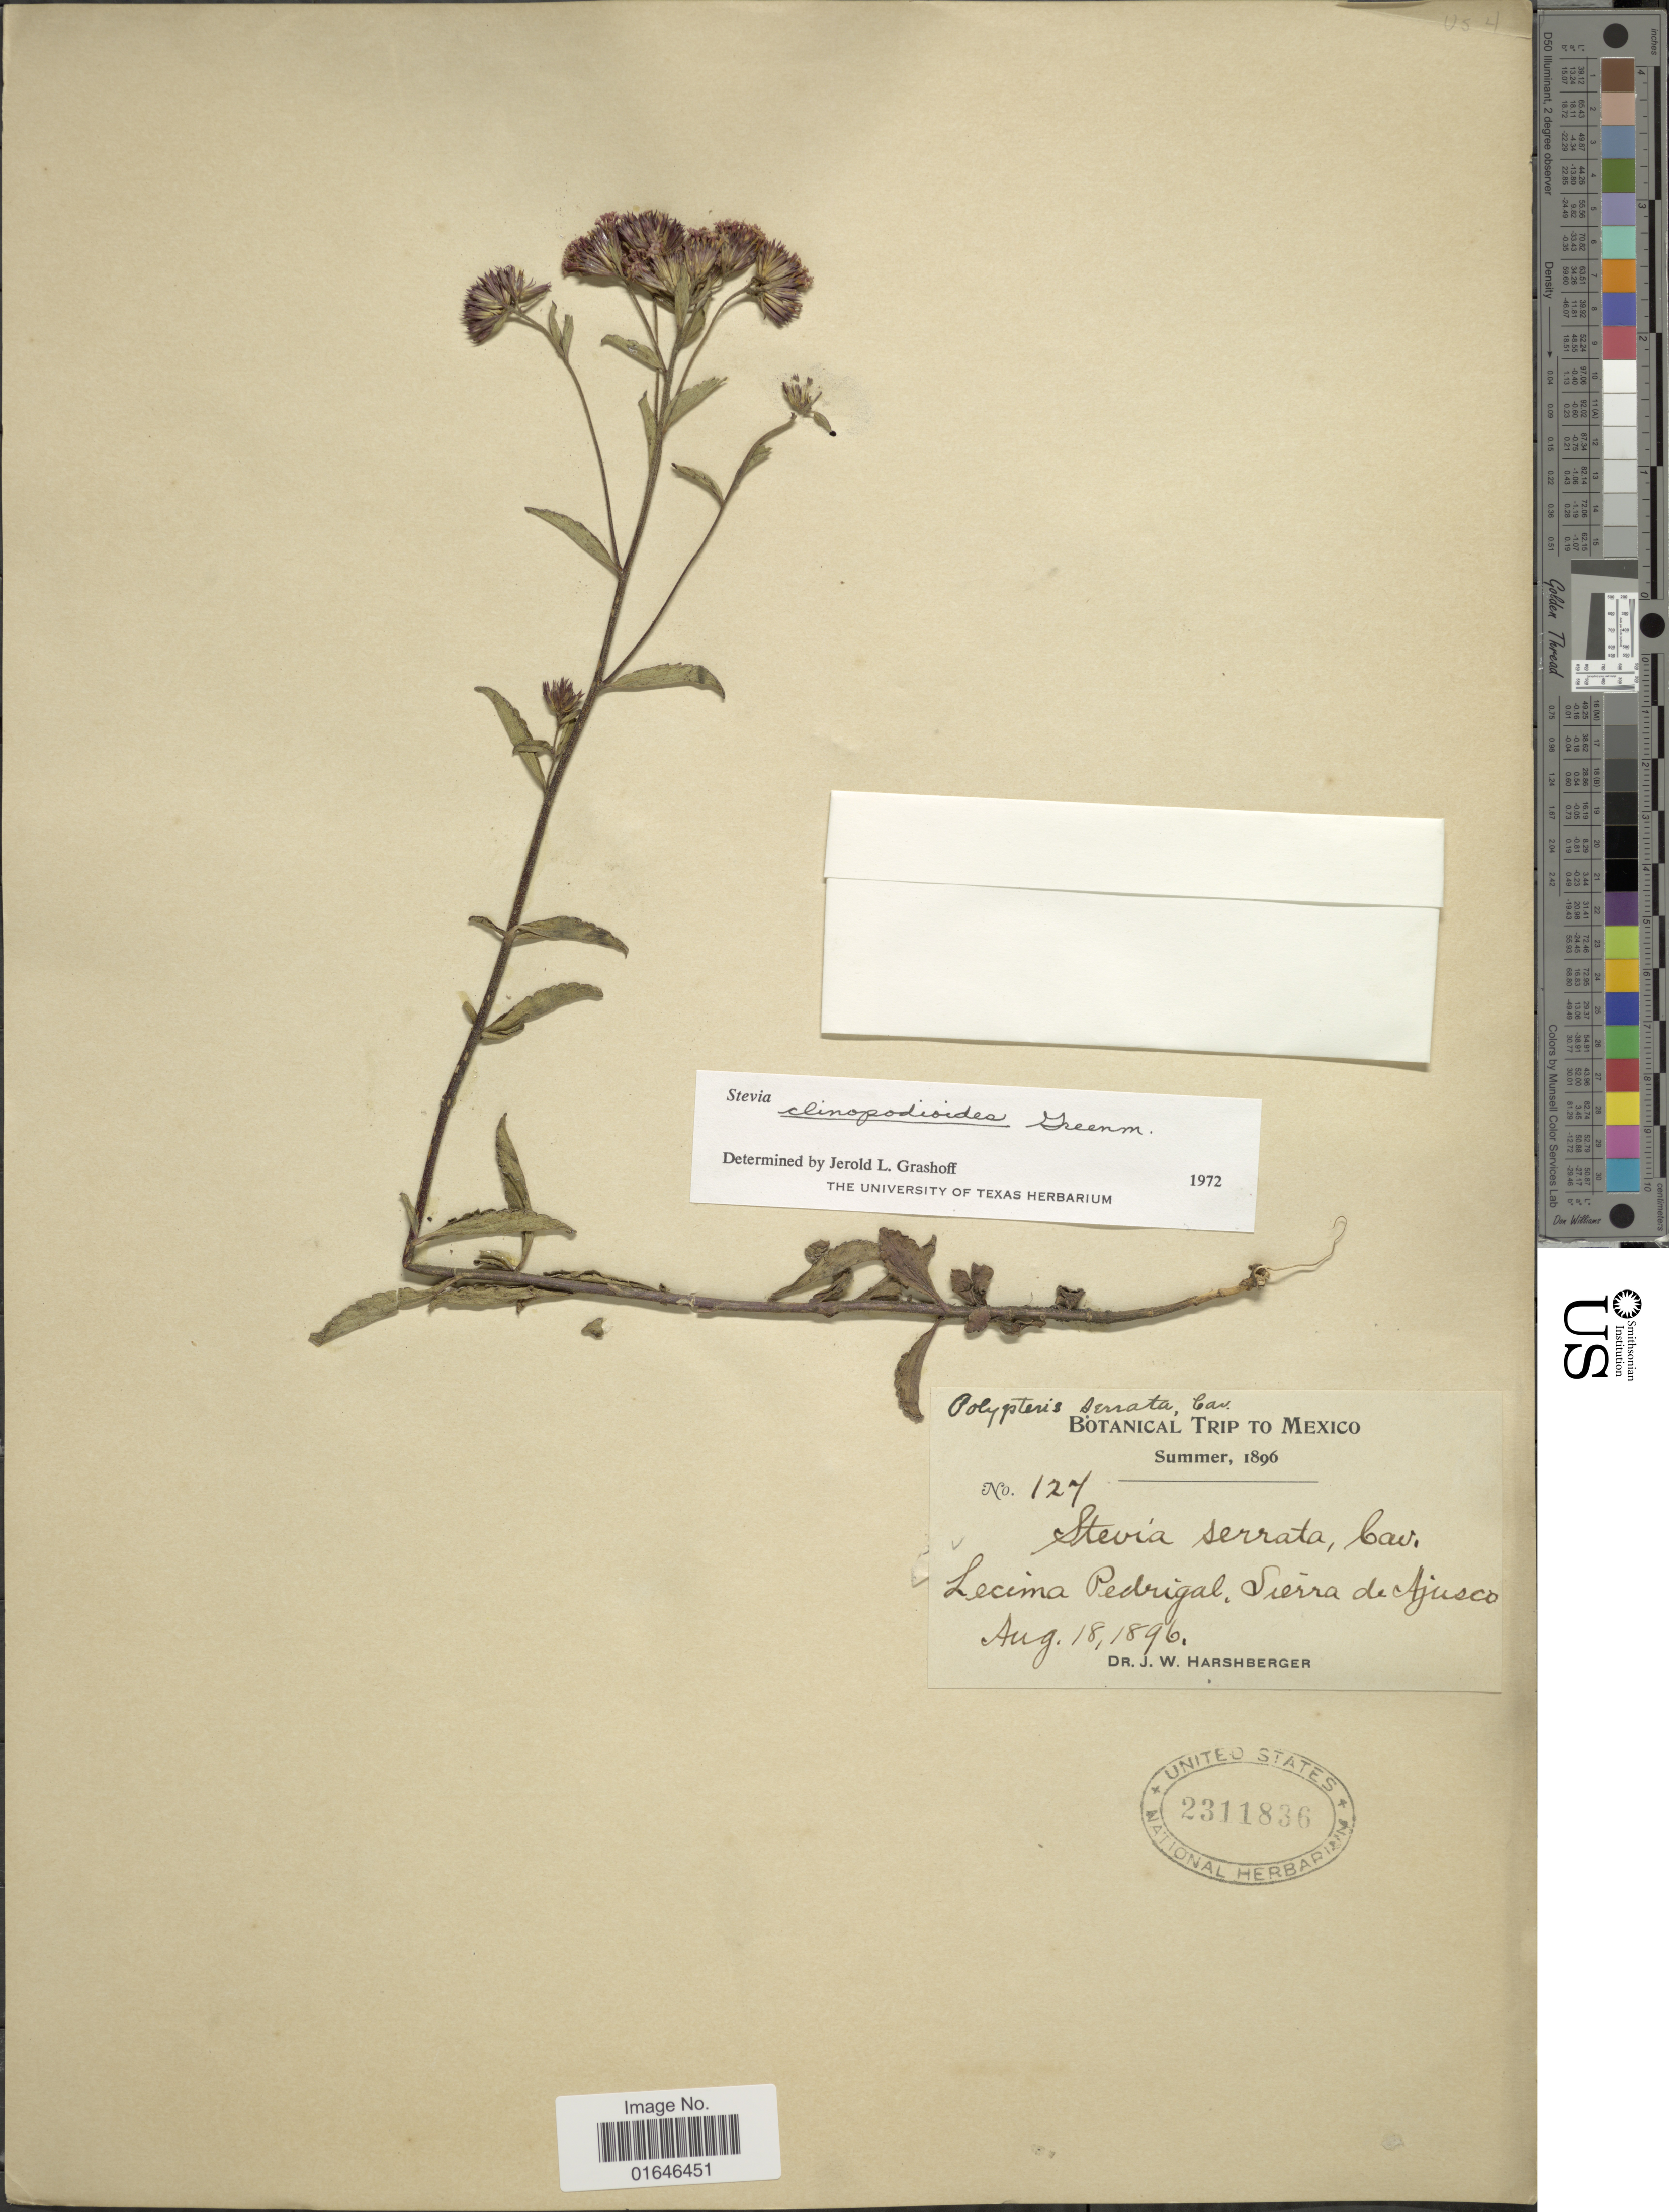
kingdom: Plantae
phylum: Tracheophyta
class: Magnoliopsida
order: Asterales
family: Asteraceae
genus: Stevia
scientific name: Stevia clinopodioides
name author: Greenm.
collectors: J. W. Harshberger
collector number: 127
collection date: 1896-08-18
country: Mexico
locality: Lecima Pedrigal, Sierra de Ajusco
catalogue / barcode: US 2311836